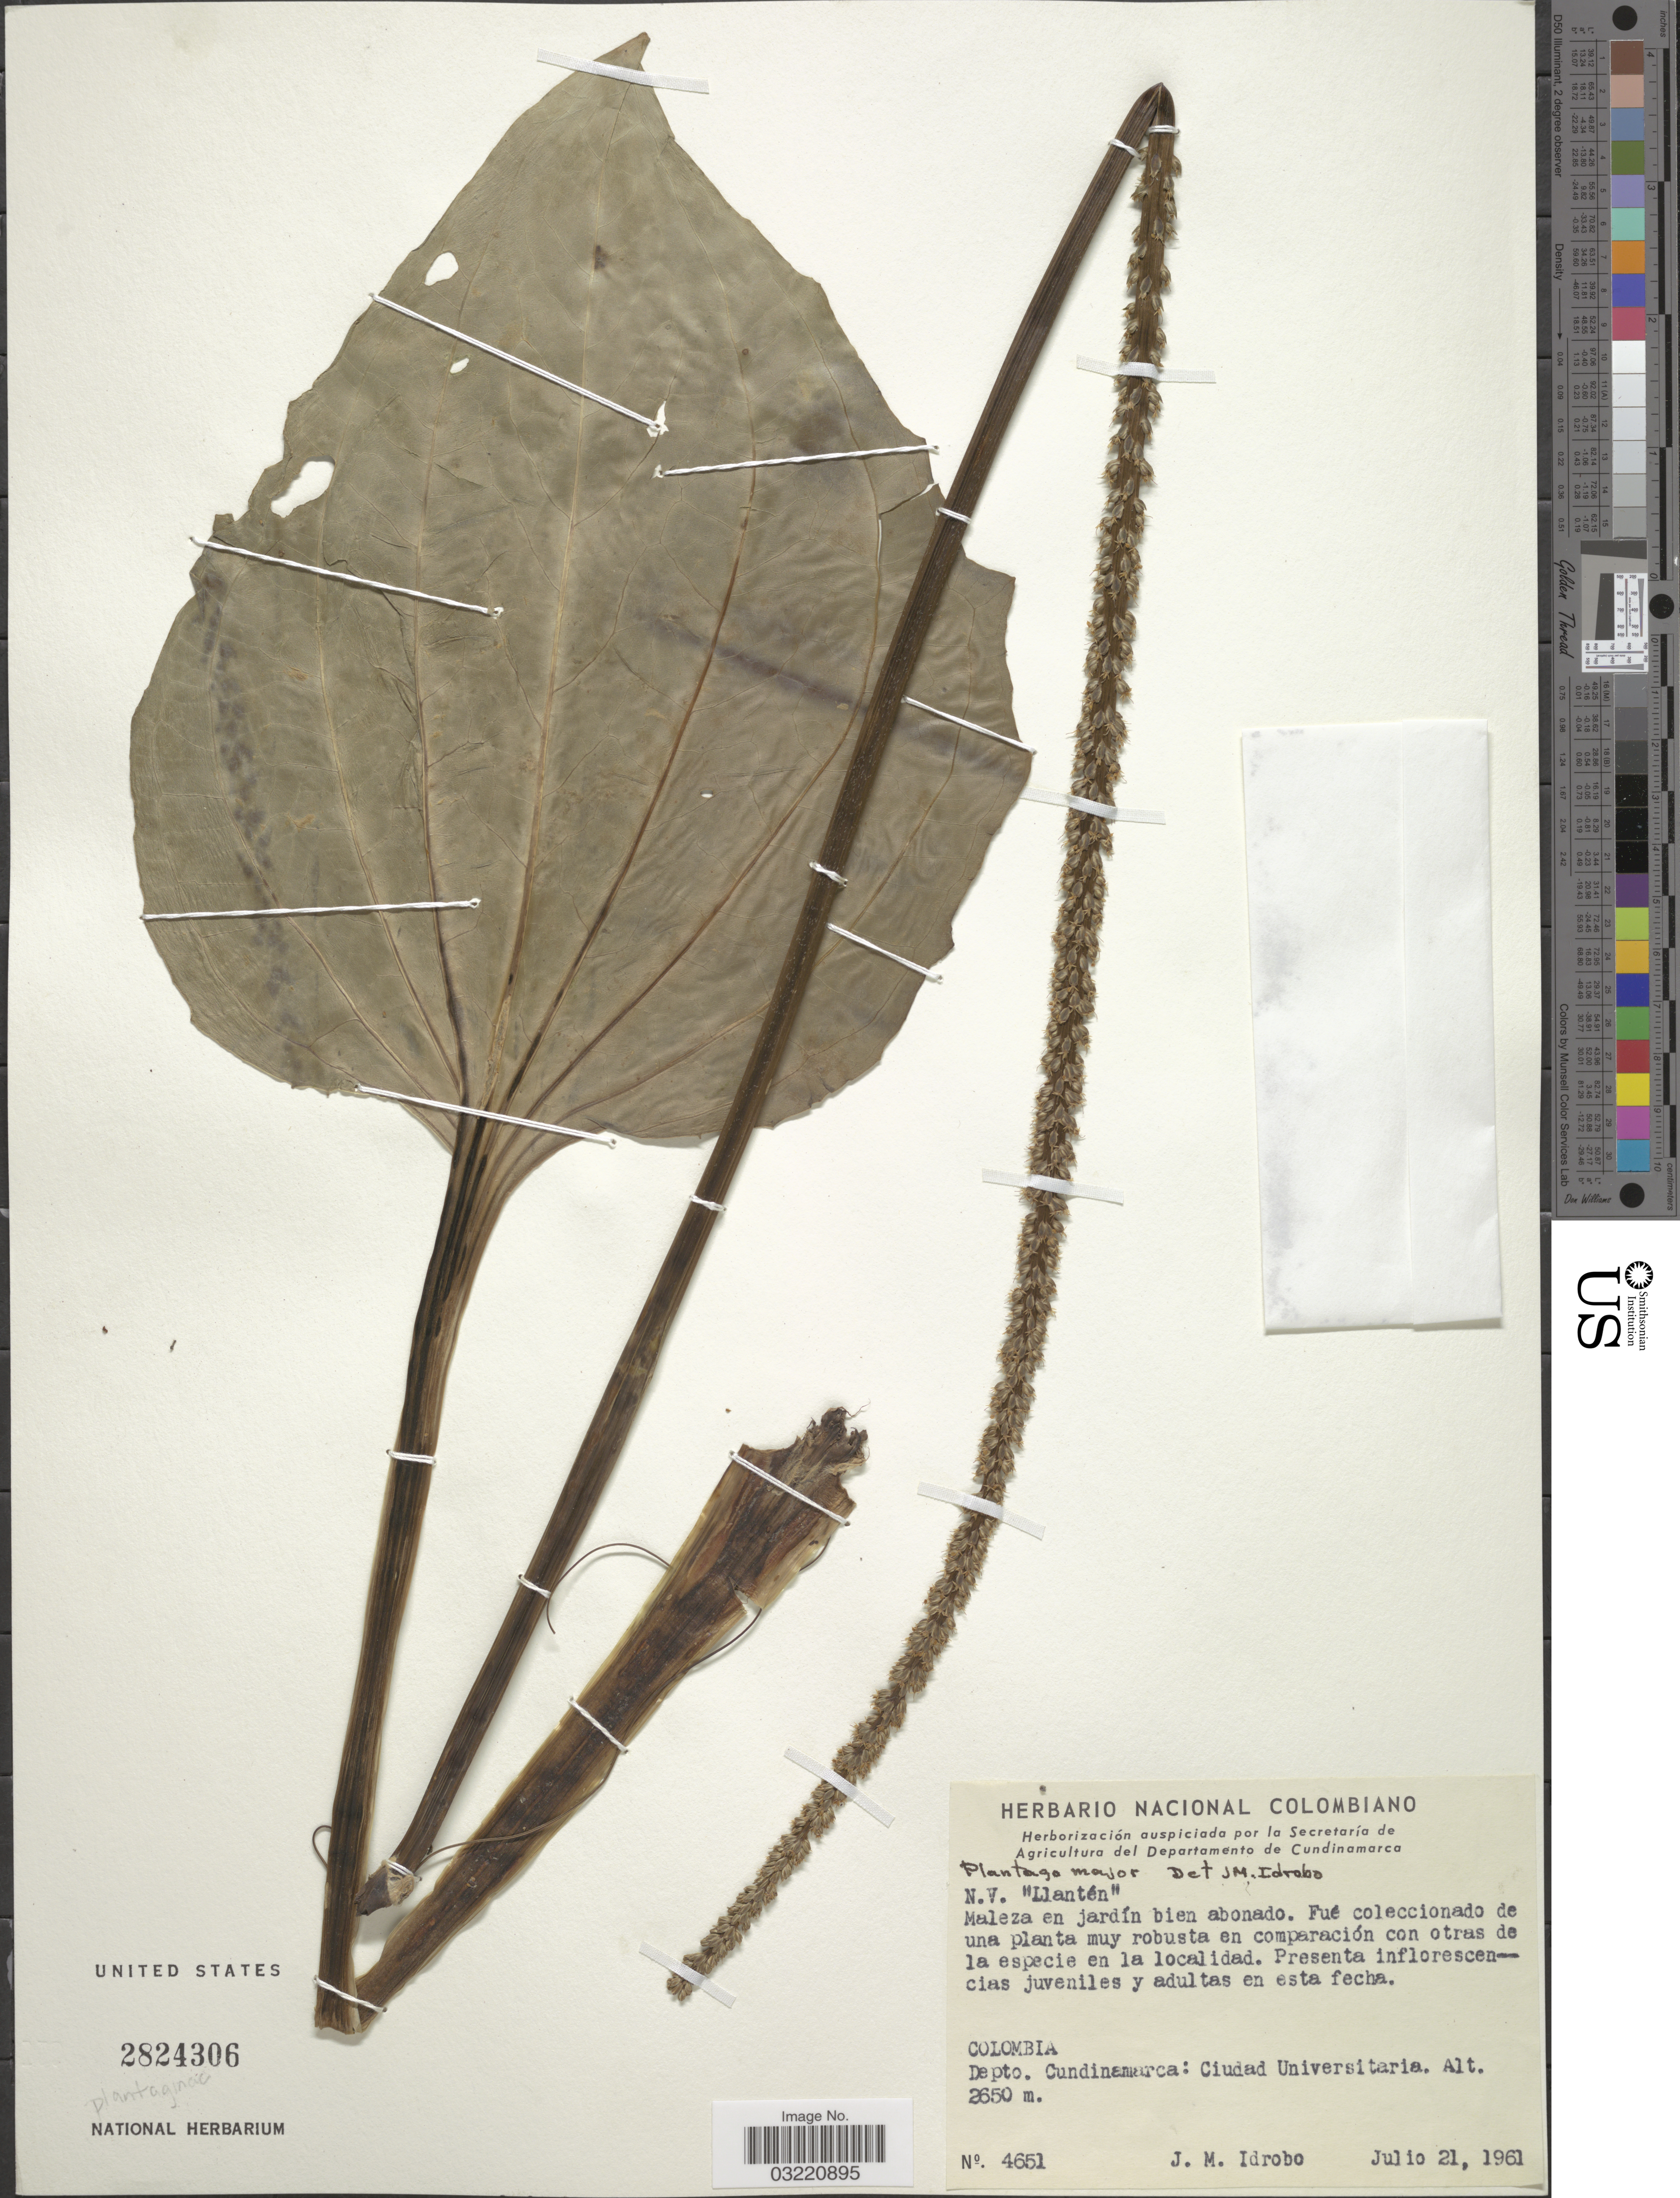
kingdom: Plantae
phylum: Tracheophyta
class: Magnoliopsida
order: Lamiales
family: Plantaginaceae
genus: Plantago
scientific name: Plantago major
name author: L.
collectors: J. M. Idrobo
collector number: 4651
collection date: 1961-07-21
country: Colombia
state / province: Cundinamarca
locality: Depto. Cundinamarca: Ciudad Universitaria.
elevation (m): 2650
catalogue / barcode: US 2824306